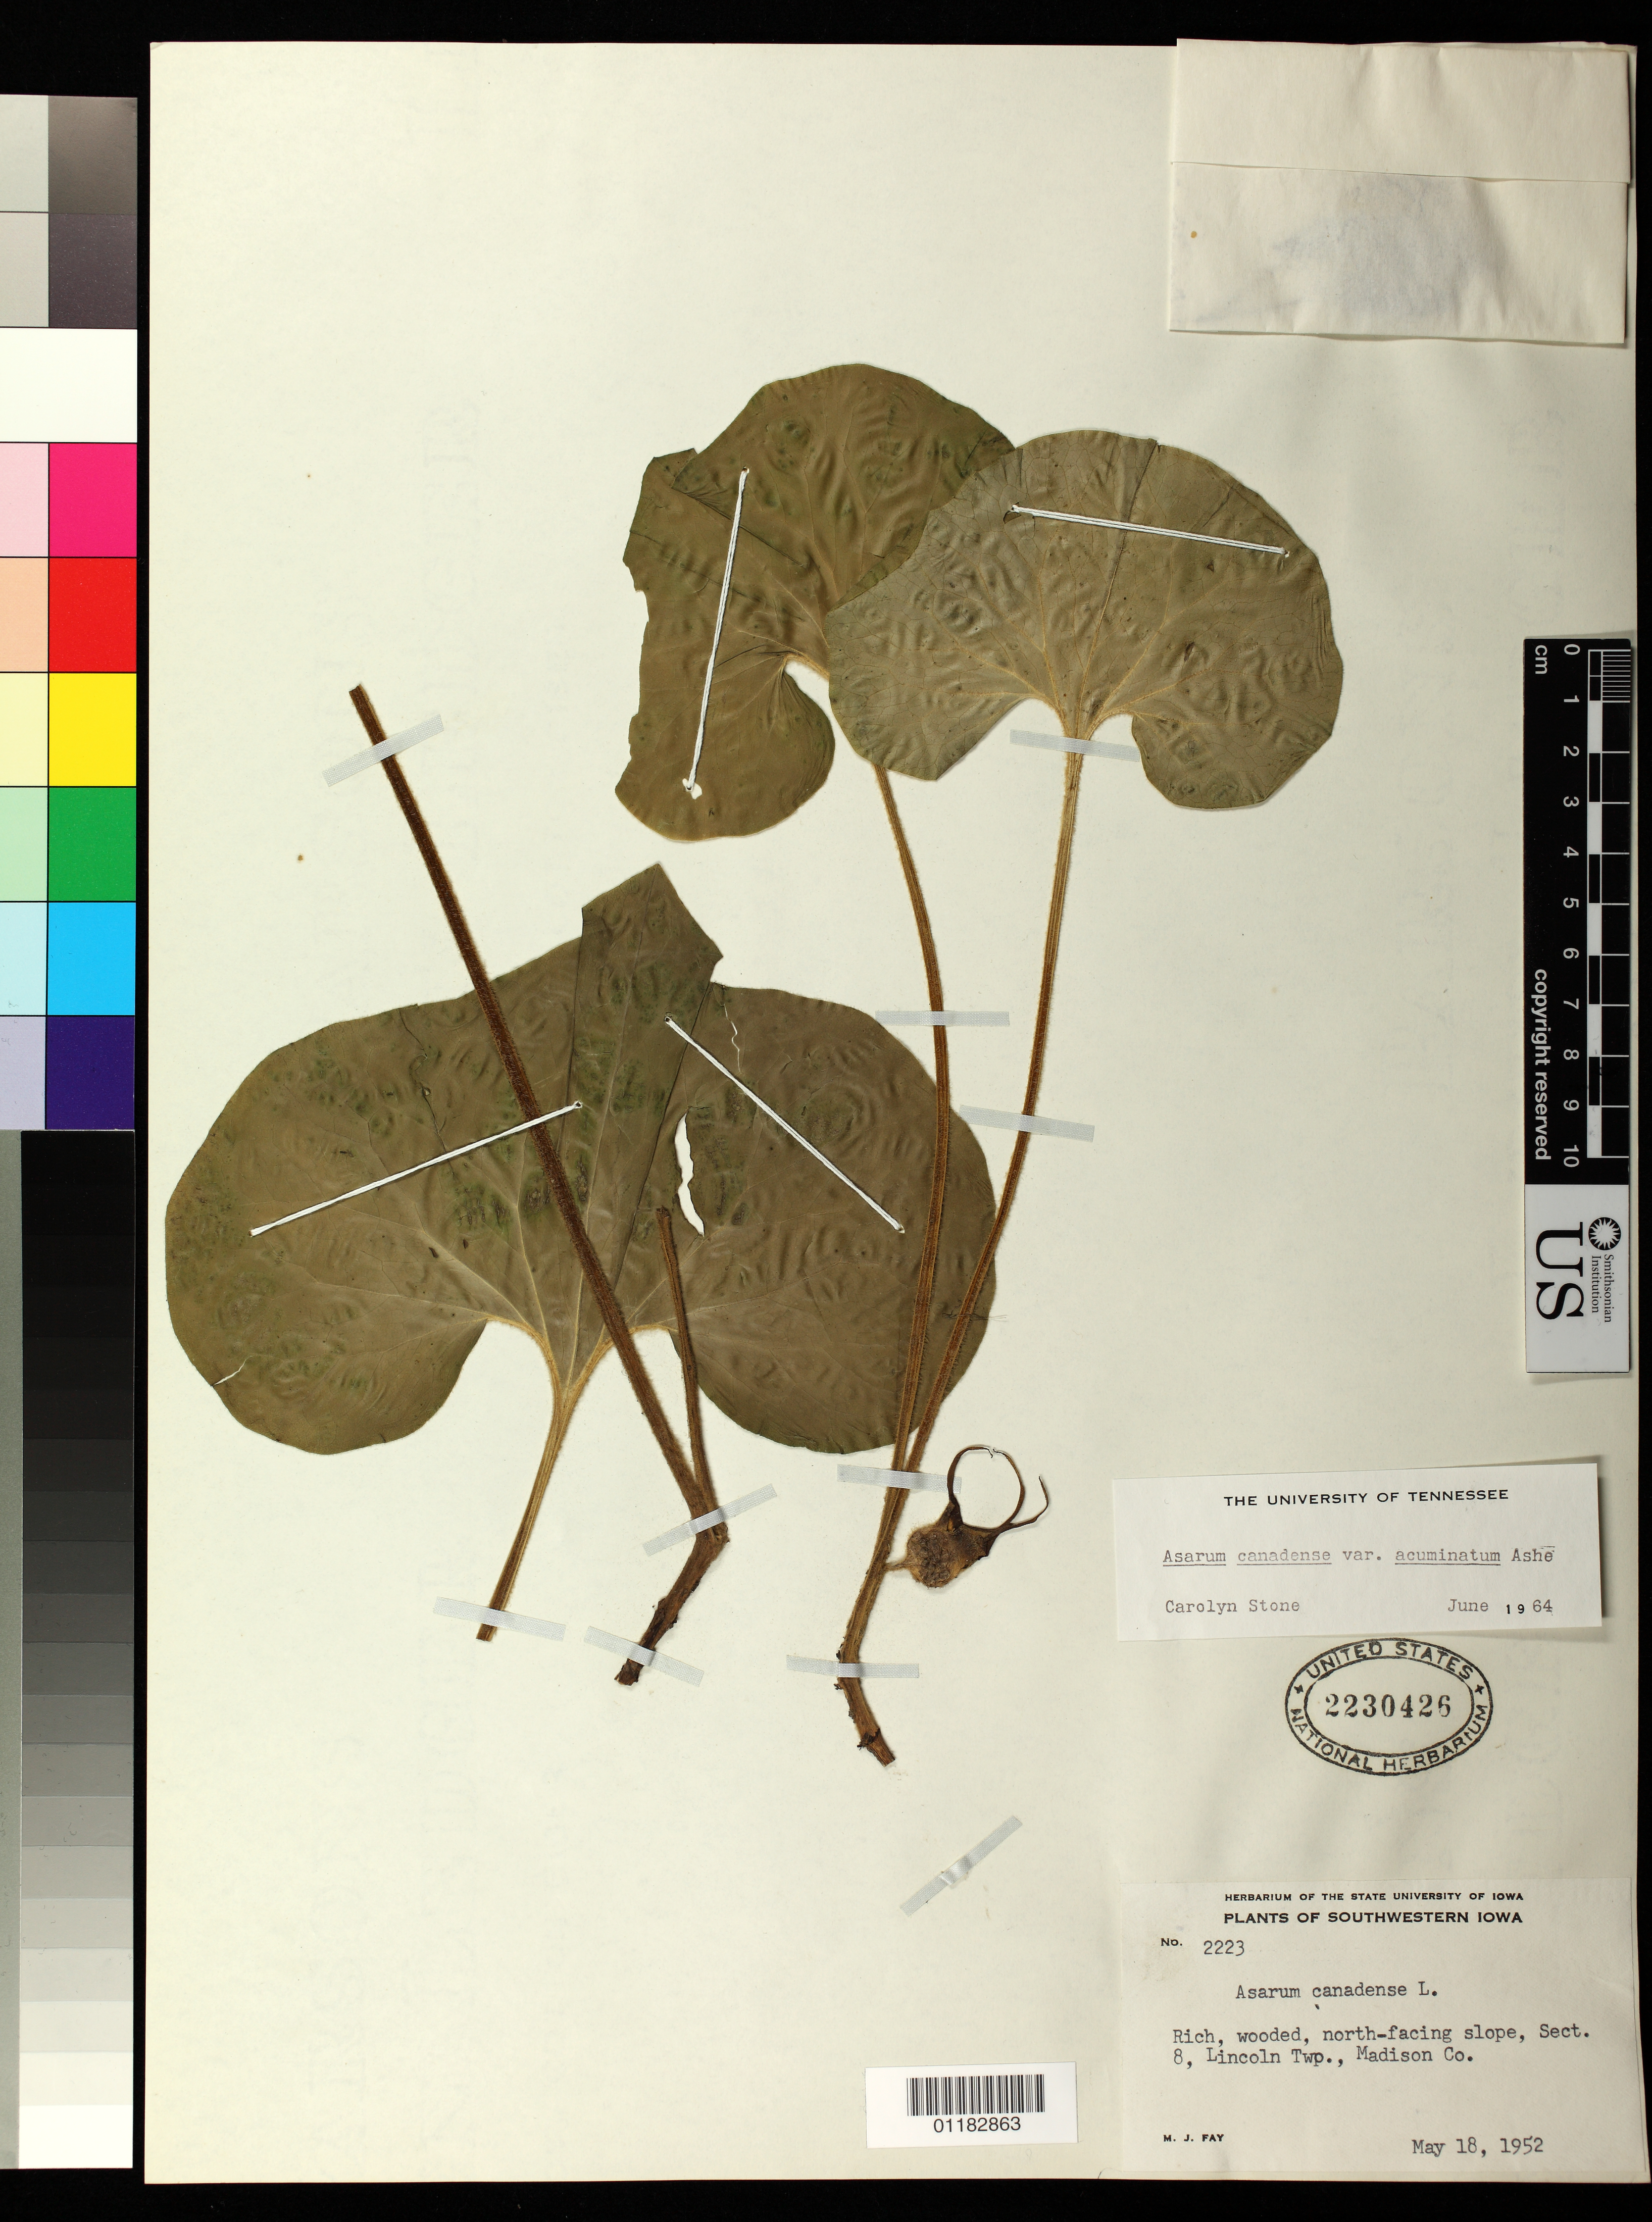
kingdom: Plantae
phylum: Tracheophyta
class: Magnoliopsida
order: Piperales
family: Aristolochiaceae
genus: Asarum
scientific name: Asarum canadense var. acuminatum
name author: Ashe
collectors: M. Fay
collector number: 2223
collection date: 1952-05-18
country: United States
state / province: Iowa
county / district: Madison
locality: Section 8, Lincoln Township, Madison County.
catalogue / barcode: US 2230426